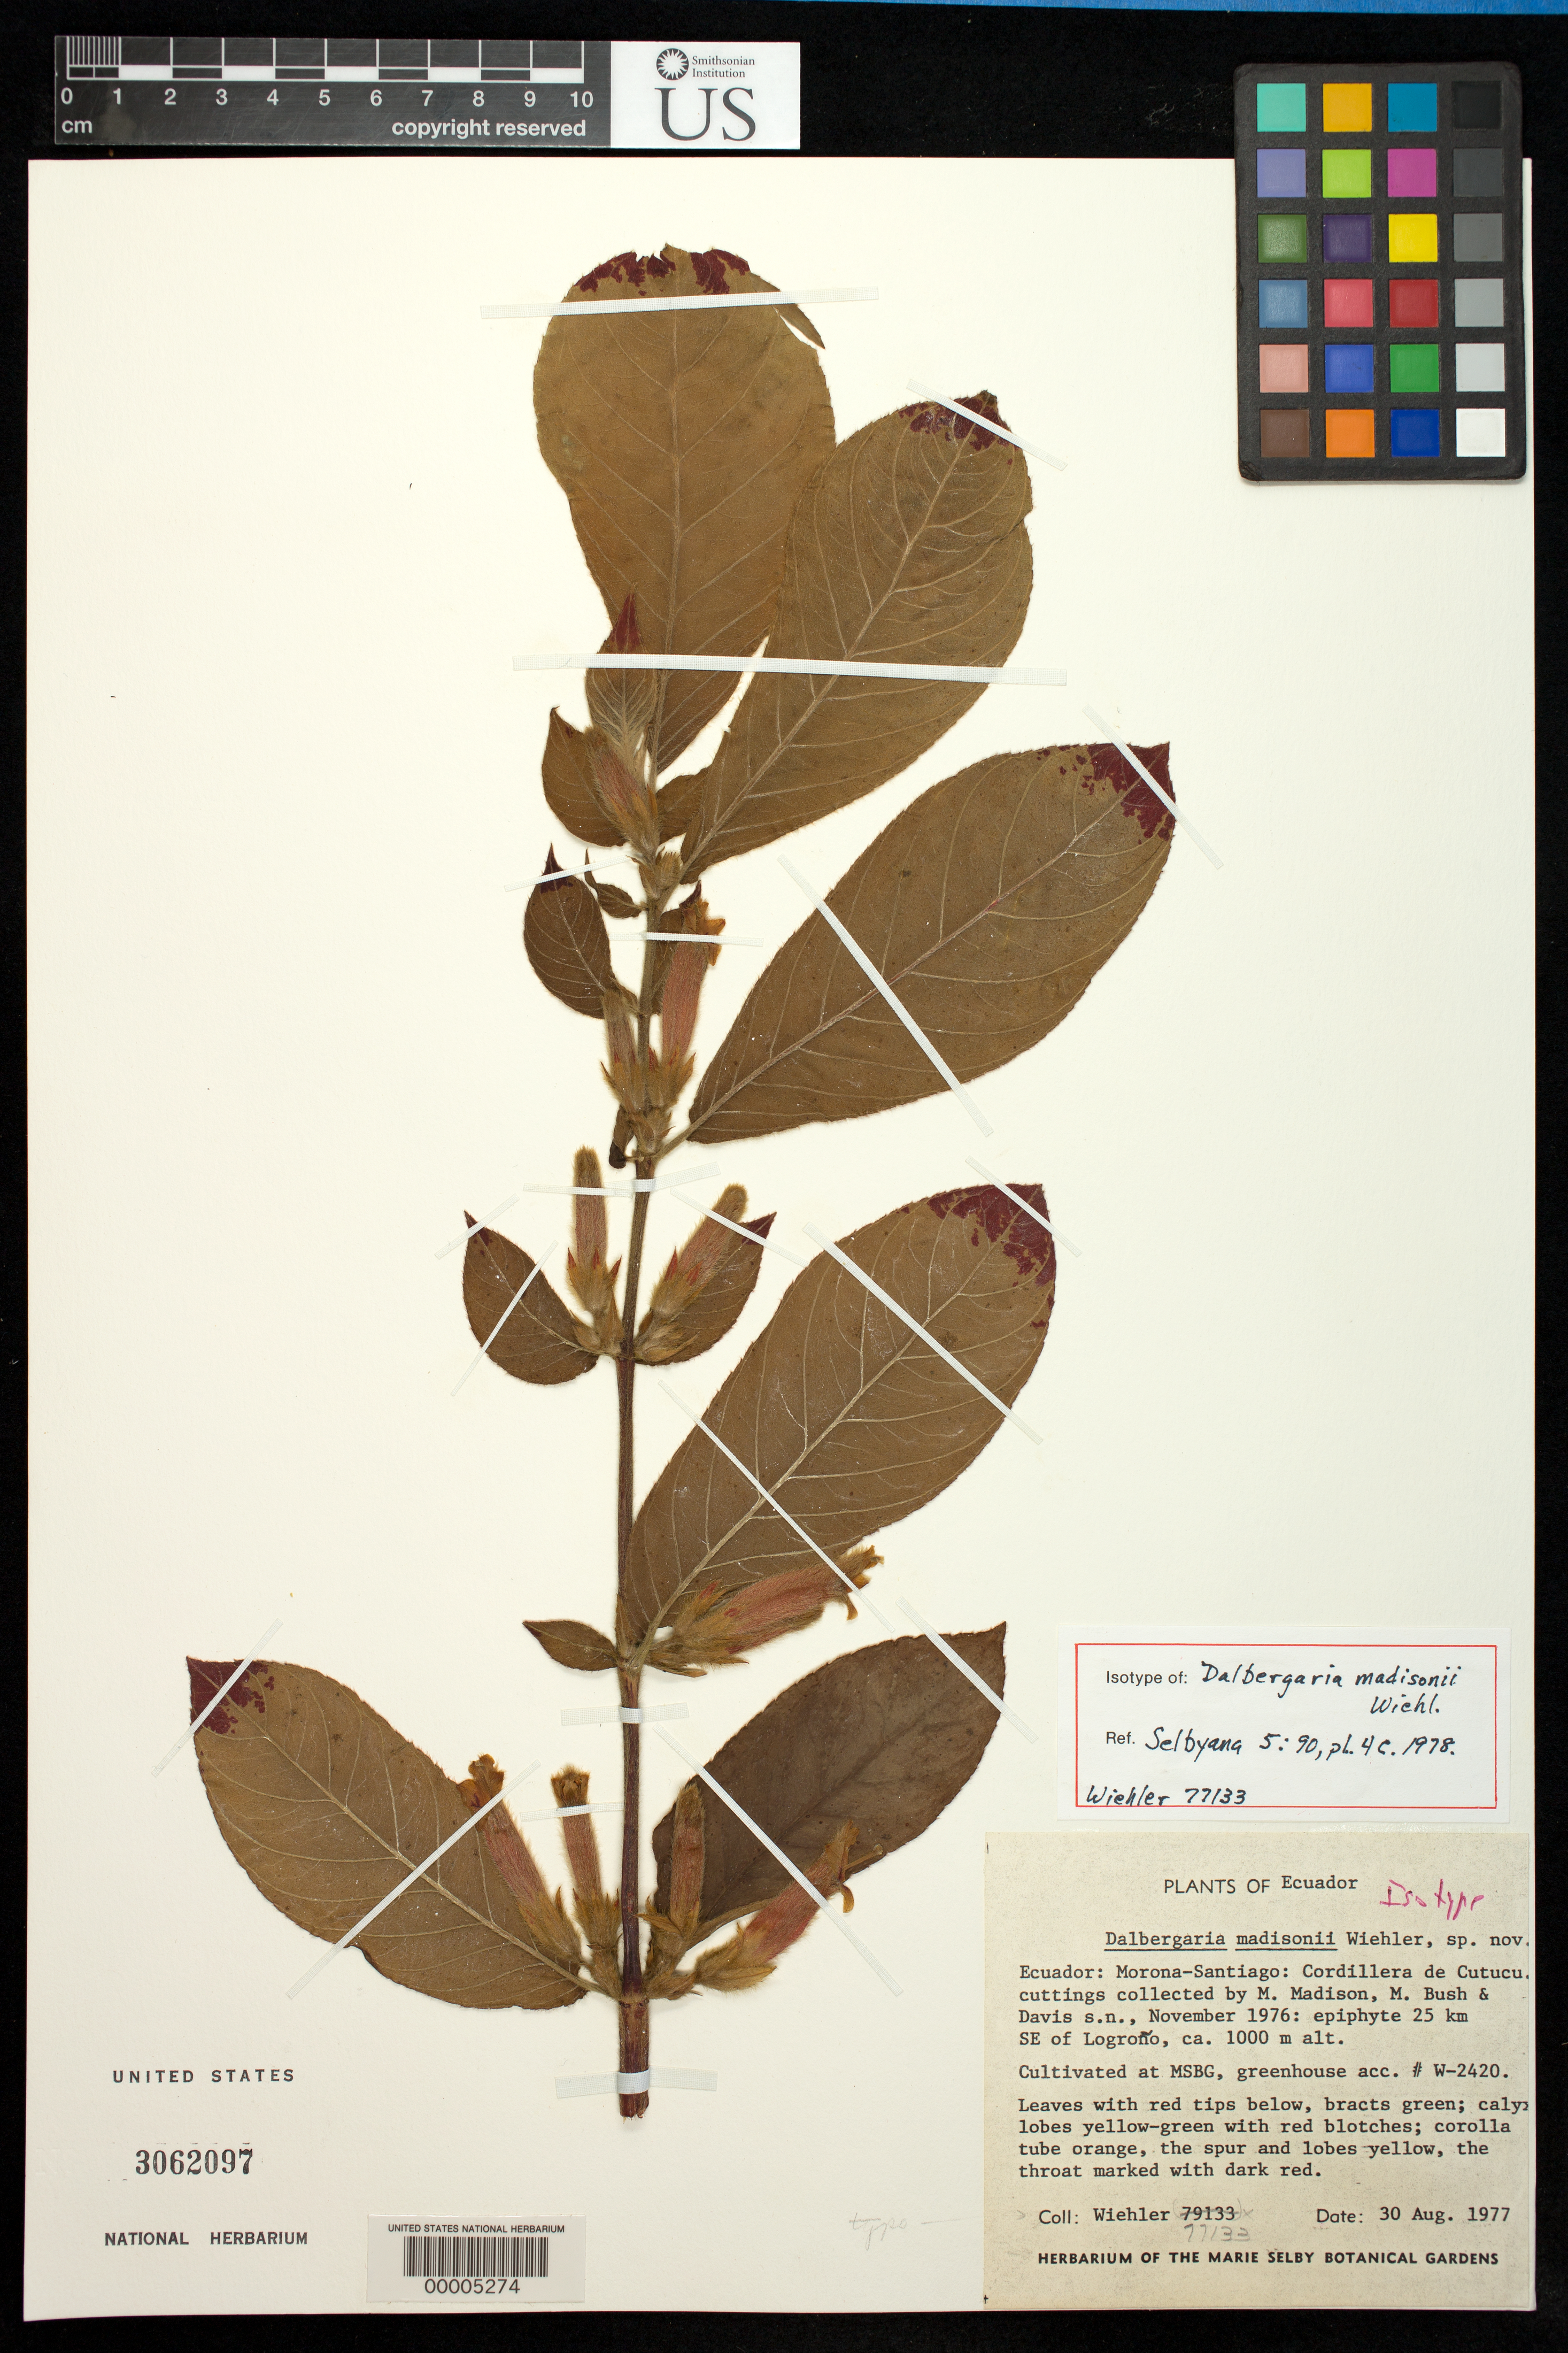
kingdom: Plantae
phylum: Tracheophyta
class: Magnoliopsida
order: Lamiales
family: Gesneriaceae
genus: Dalbergaria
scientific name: Dalbergaria madisonii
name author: Wiehler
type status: Isotype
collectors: M. T. Madison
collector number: Wiehler 77133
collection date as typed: Nov 1976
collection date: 1976-11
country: Ecuador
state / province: Morona-Santiago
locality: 25 km SE of Logrono.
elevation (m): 1000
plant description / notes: Cultivated at MSBG [Marie Selby Botanical Garden], greenhouse acc. no. W-2420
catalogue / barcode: US 3062097